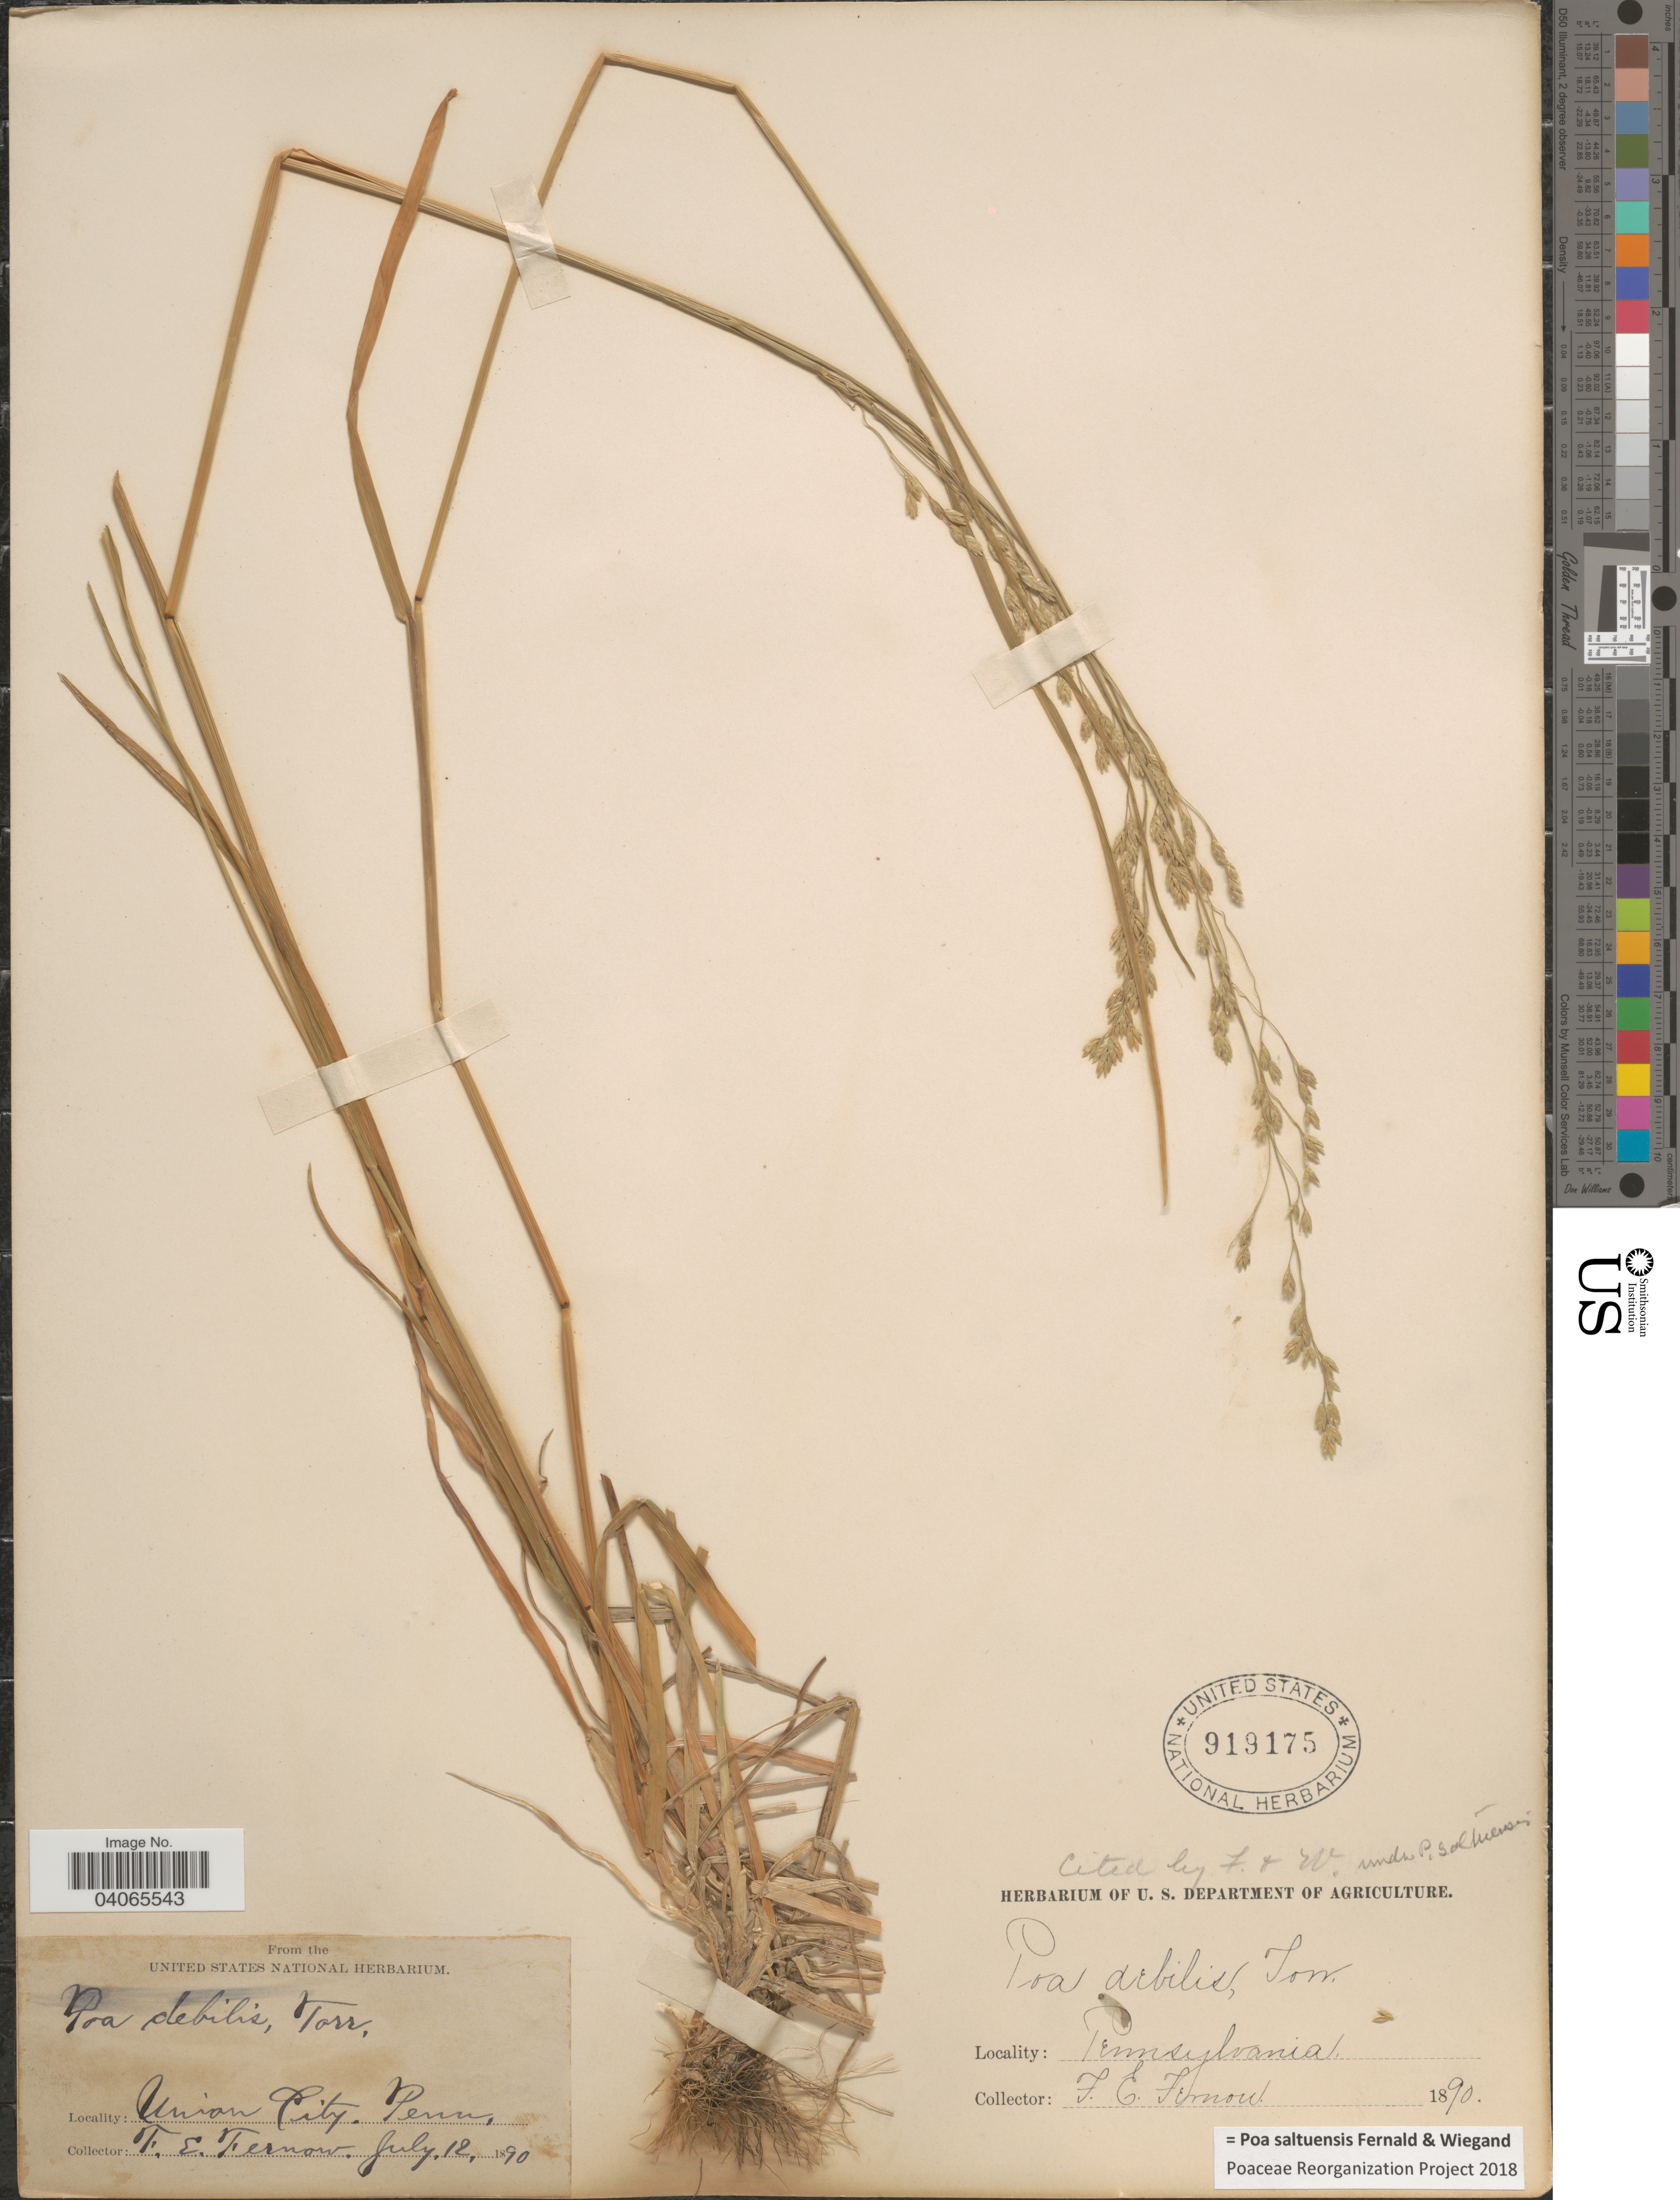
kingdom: Plantae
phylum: Tracheophyta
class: Liliopsida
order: Poales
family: Poaceae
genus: Poa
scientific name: Poa saltuensis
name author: Fernald & Wiegand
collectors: F. Fernow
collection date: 1890-07-12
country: United States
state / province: Pennsylvania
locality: Union City.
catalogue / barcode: US 919175